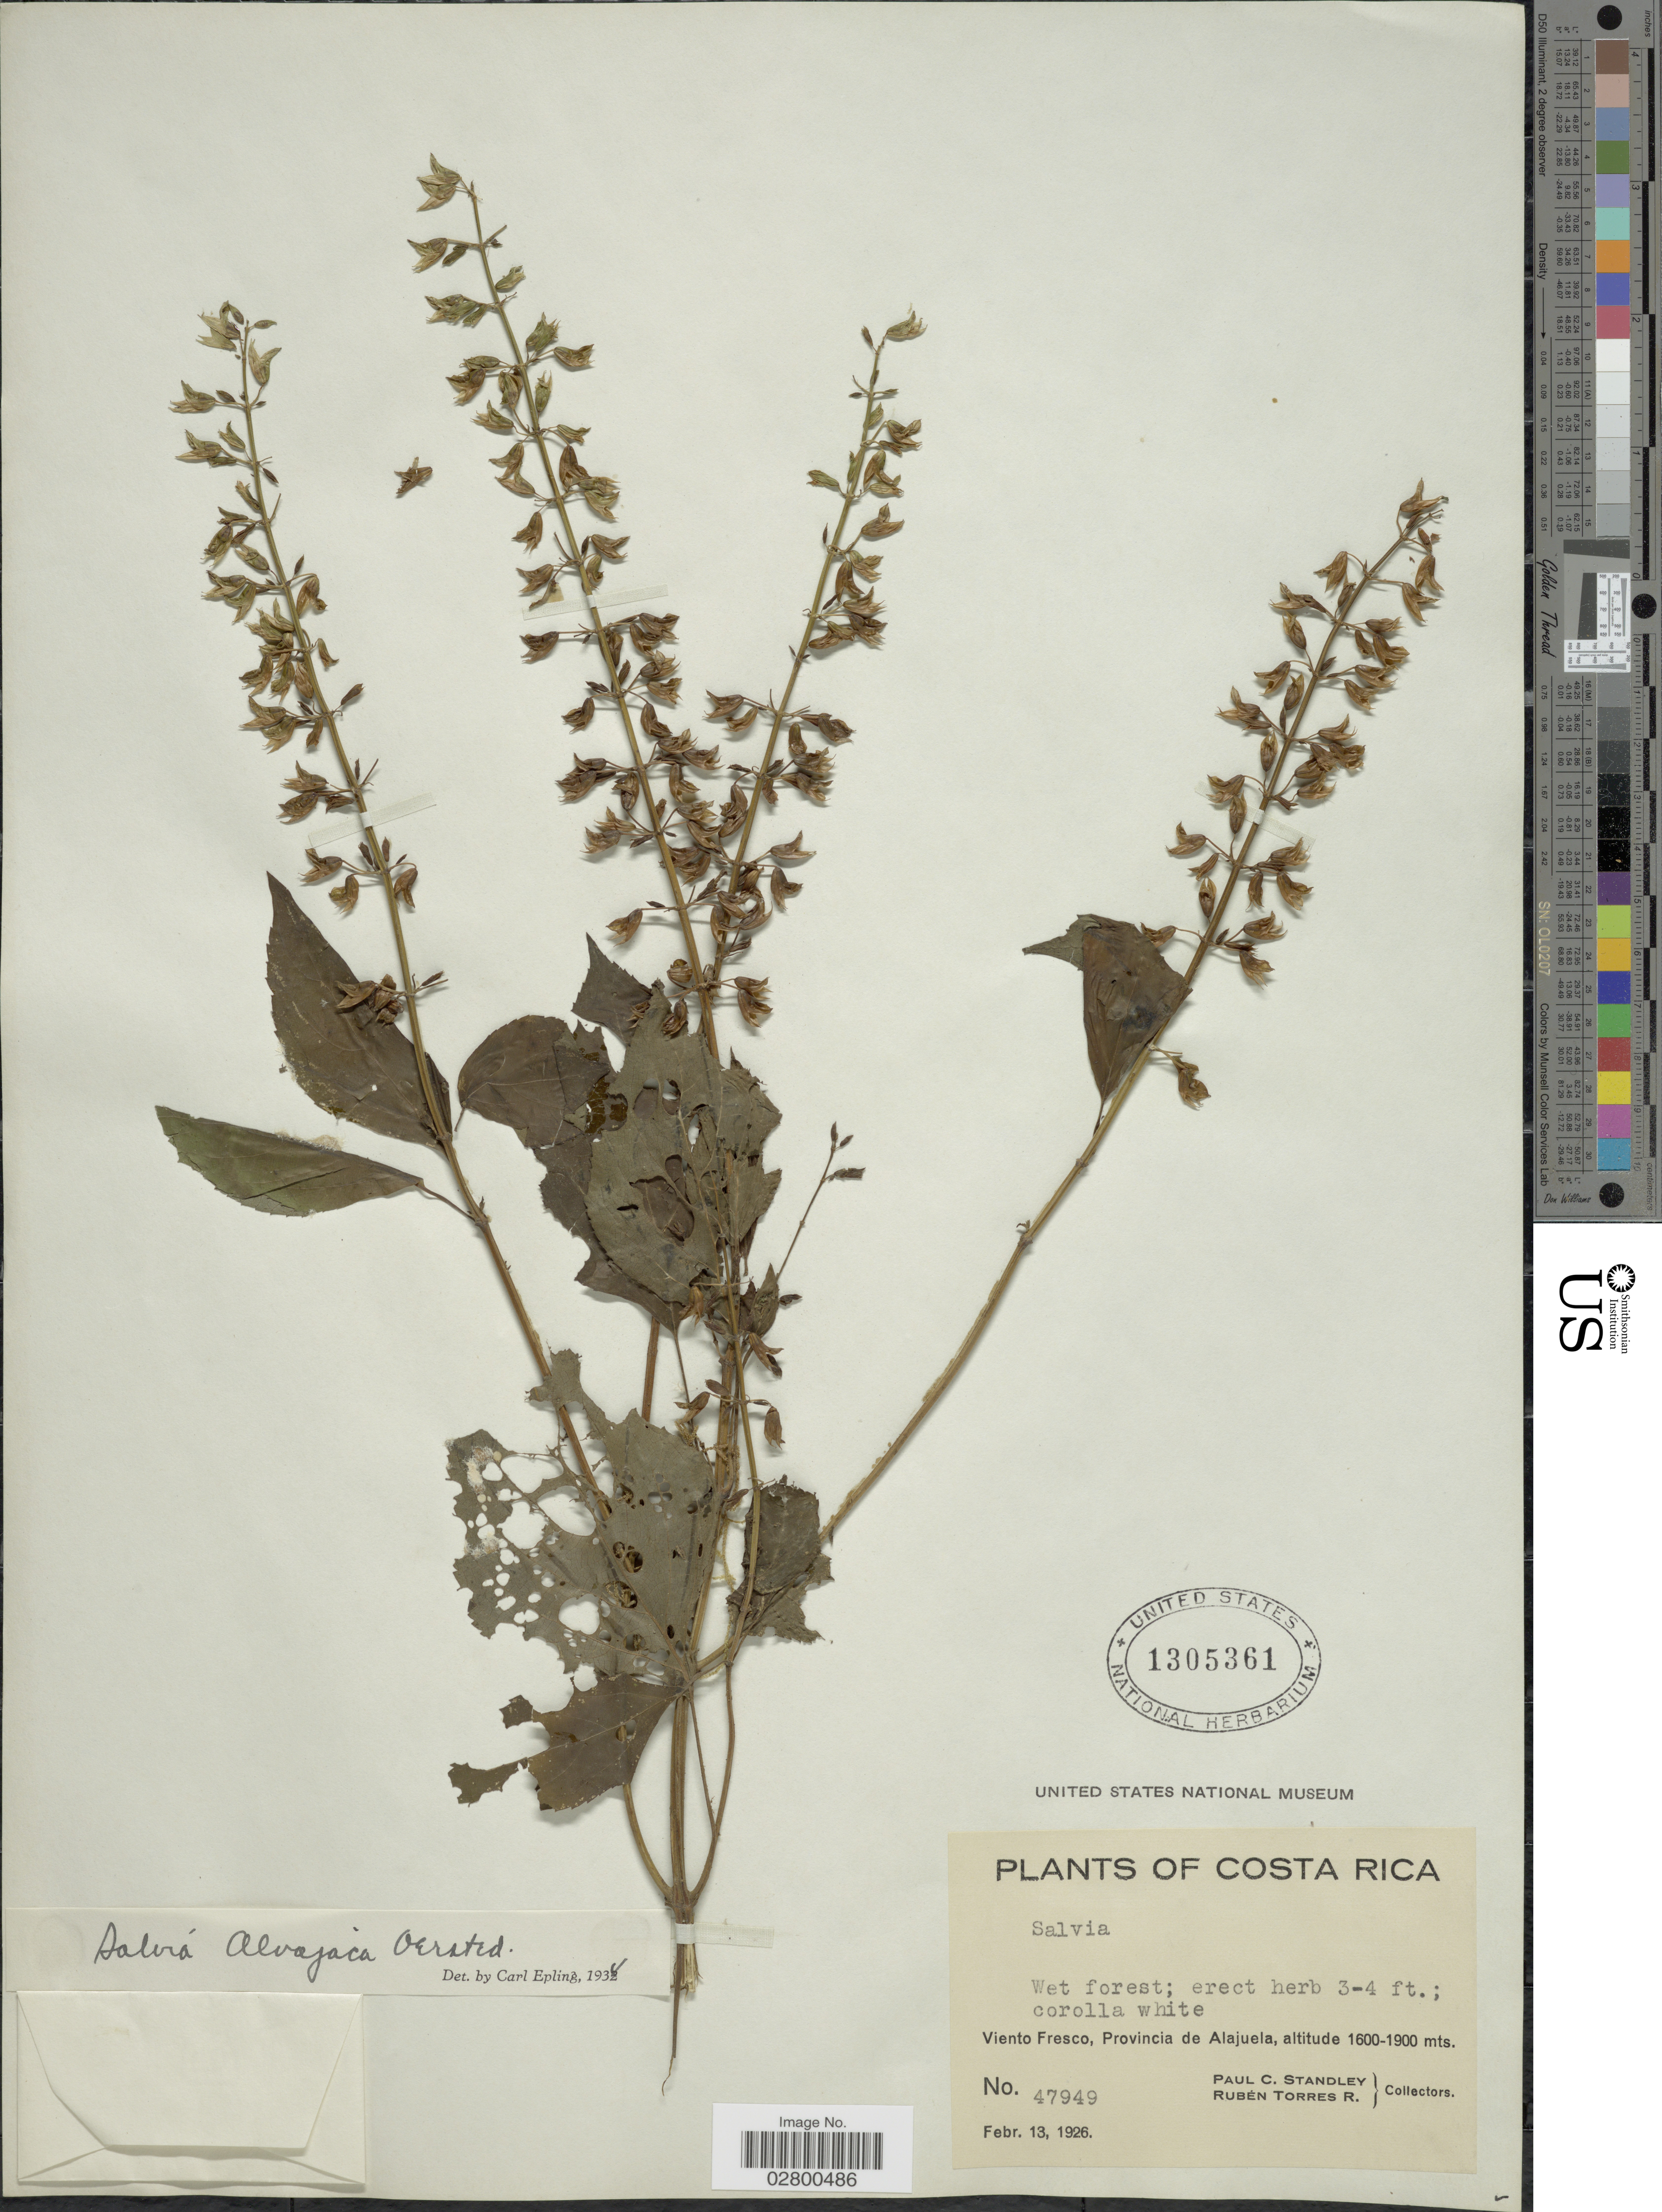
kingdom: Plantae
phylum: Tracheophyta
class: Magnoliopsida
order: Lamiales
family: Lamiaceae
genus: Salvia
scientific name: Salvia alvajaca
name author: Oerst.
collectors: P. C. Standley & R. Torres Rojas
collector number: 47949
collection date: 1926-02-13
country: Costa Rica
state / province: Alajuela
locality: Viento Fresco.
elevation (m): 1600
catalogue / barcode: US 1305361